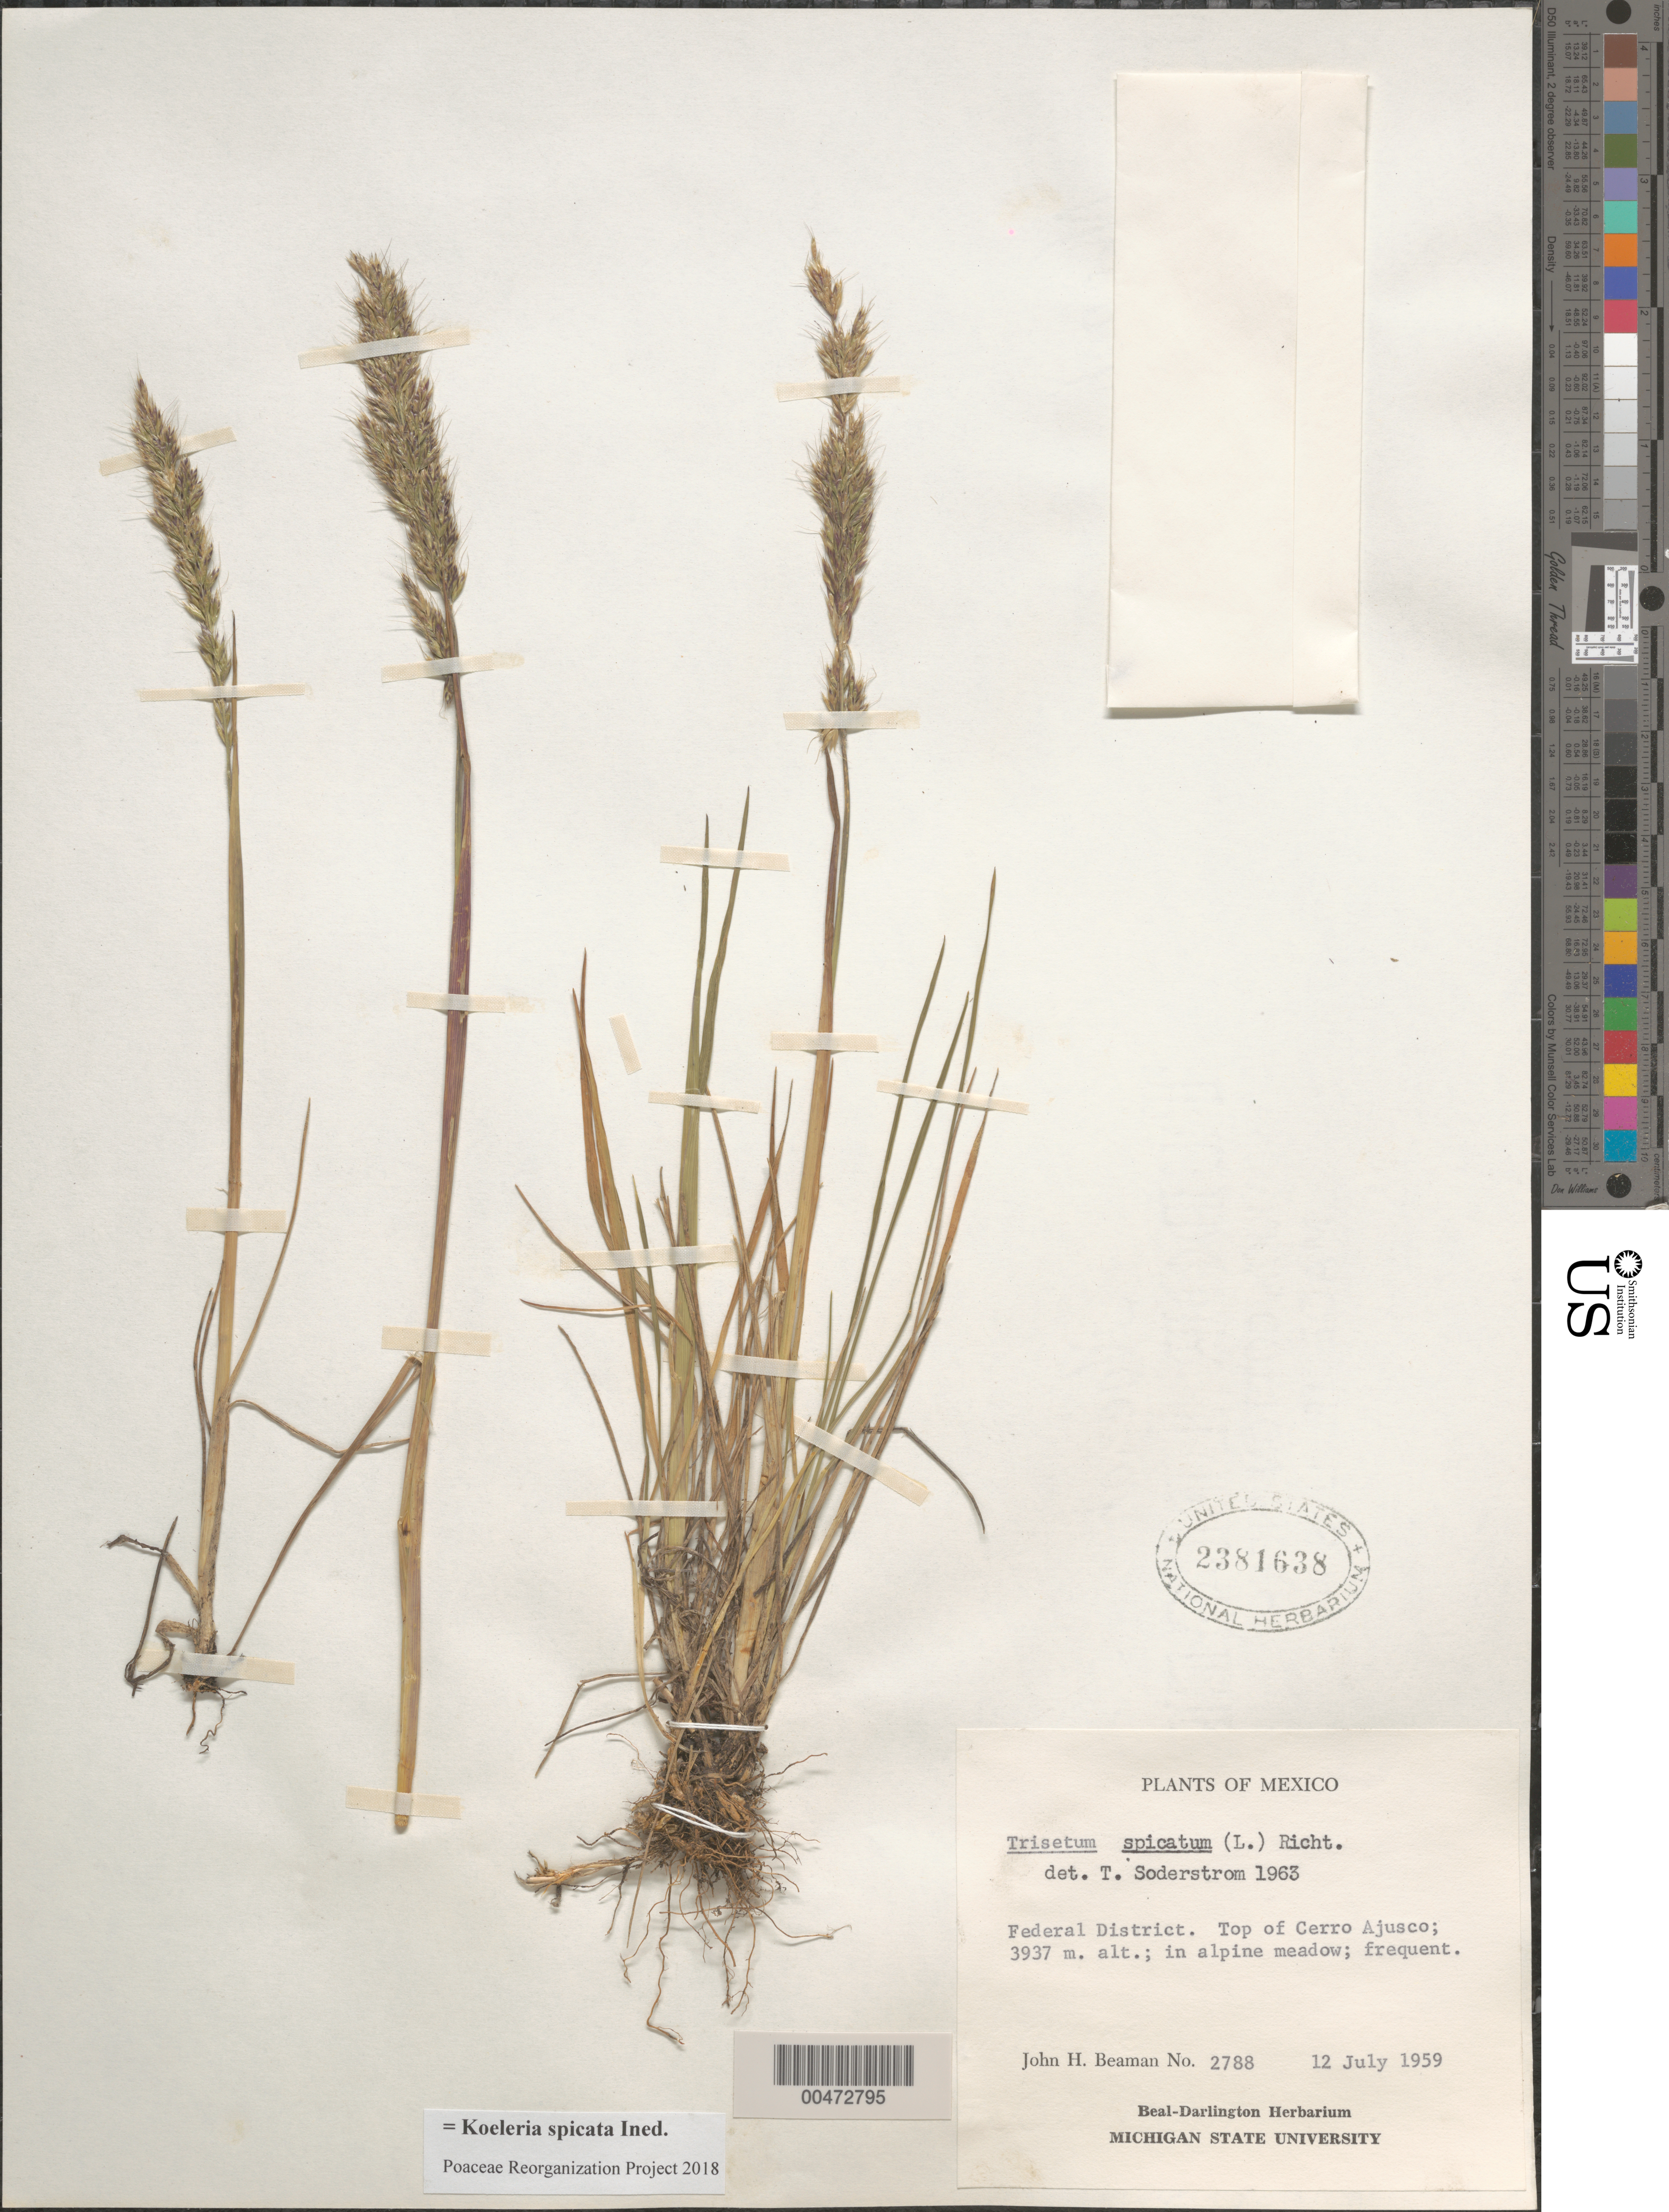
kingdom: Plantae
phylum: Tracheophyta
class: Liliopsida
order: Poales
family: Poaceae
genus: Trisetum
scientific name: Trisetum spicatum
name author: (L.) K. Richt.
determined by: Soderstrom, T. R.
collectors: J. H. Beaman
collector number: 2788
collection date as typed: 12 Jul 1959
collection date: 1959-07-12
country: Mexico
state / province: Distrito Federal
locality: Top of Cerro Ajusco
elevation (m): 3937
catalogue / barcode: US 2381638